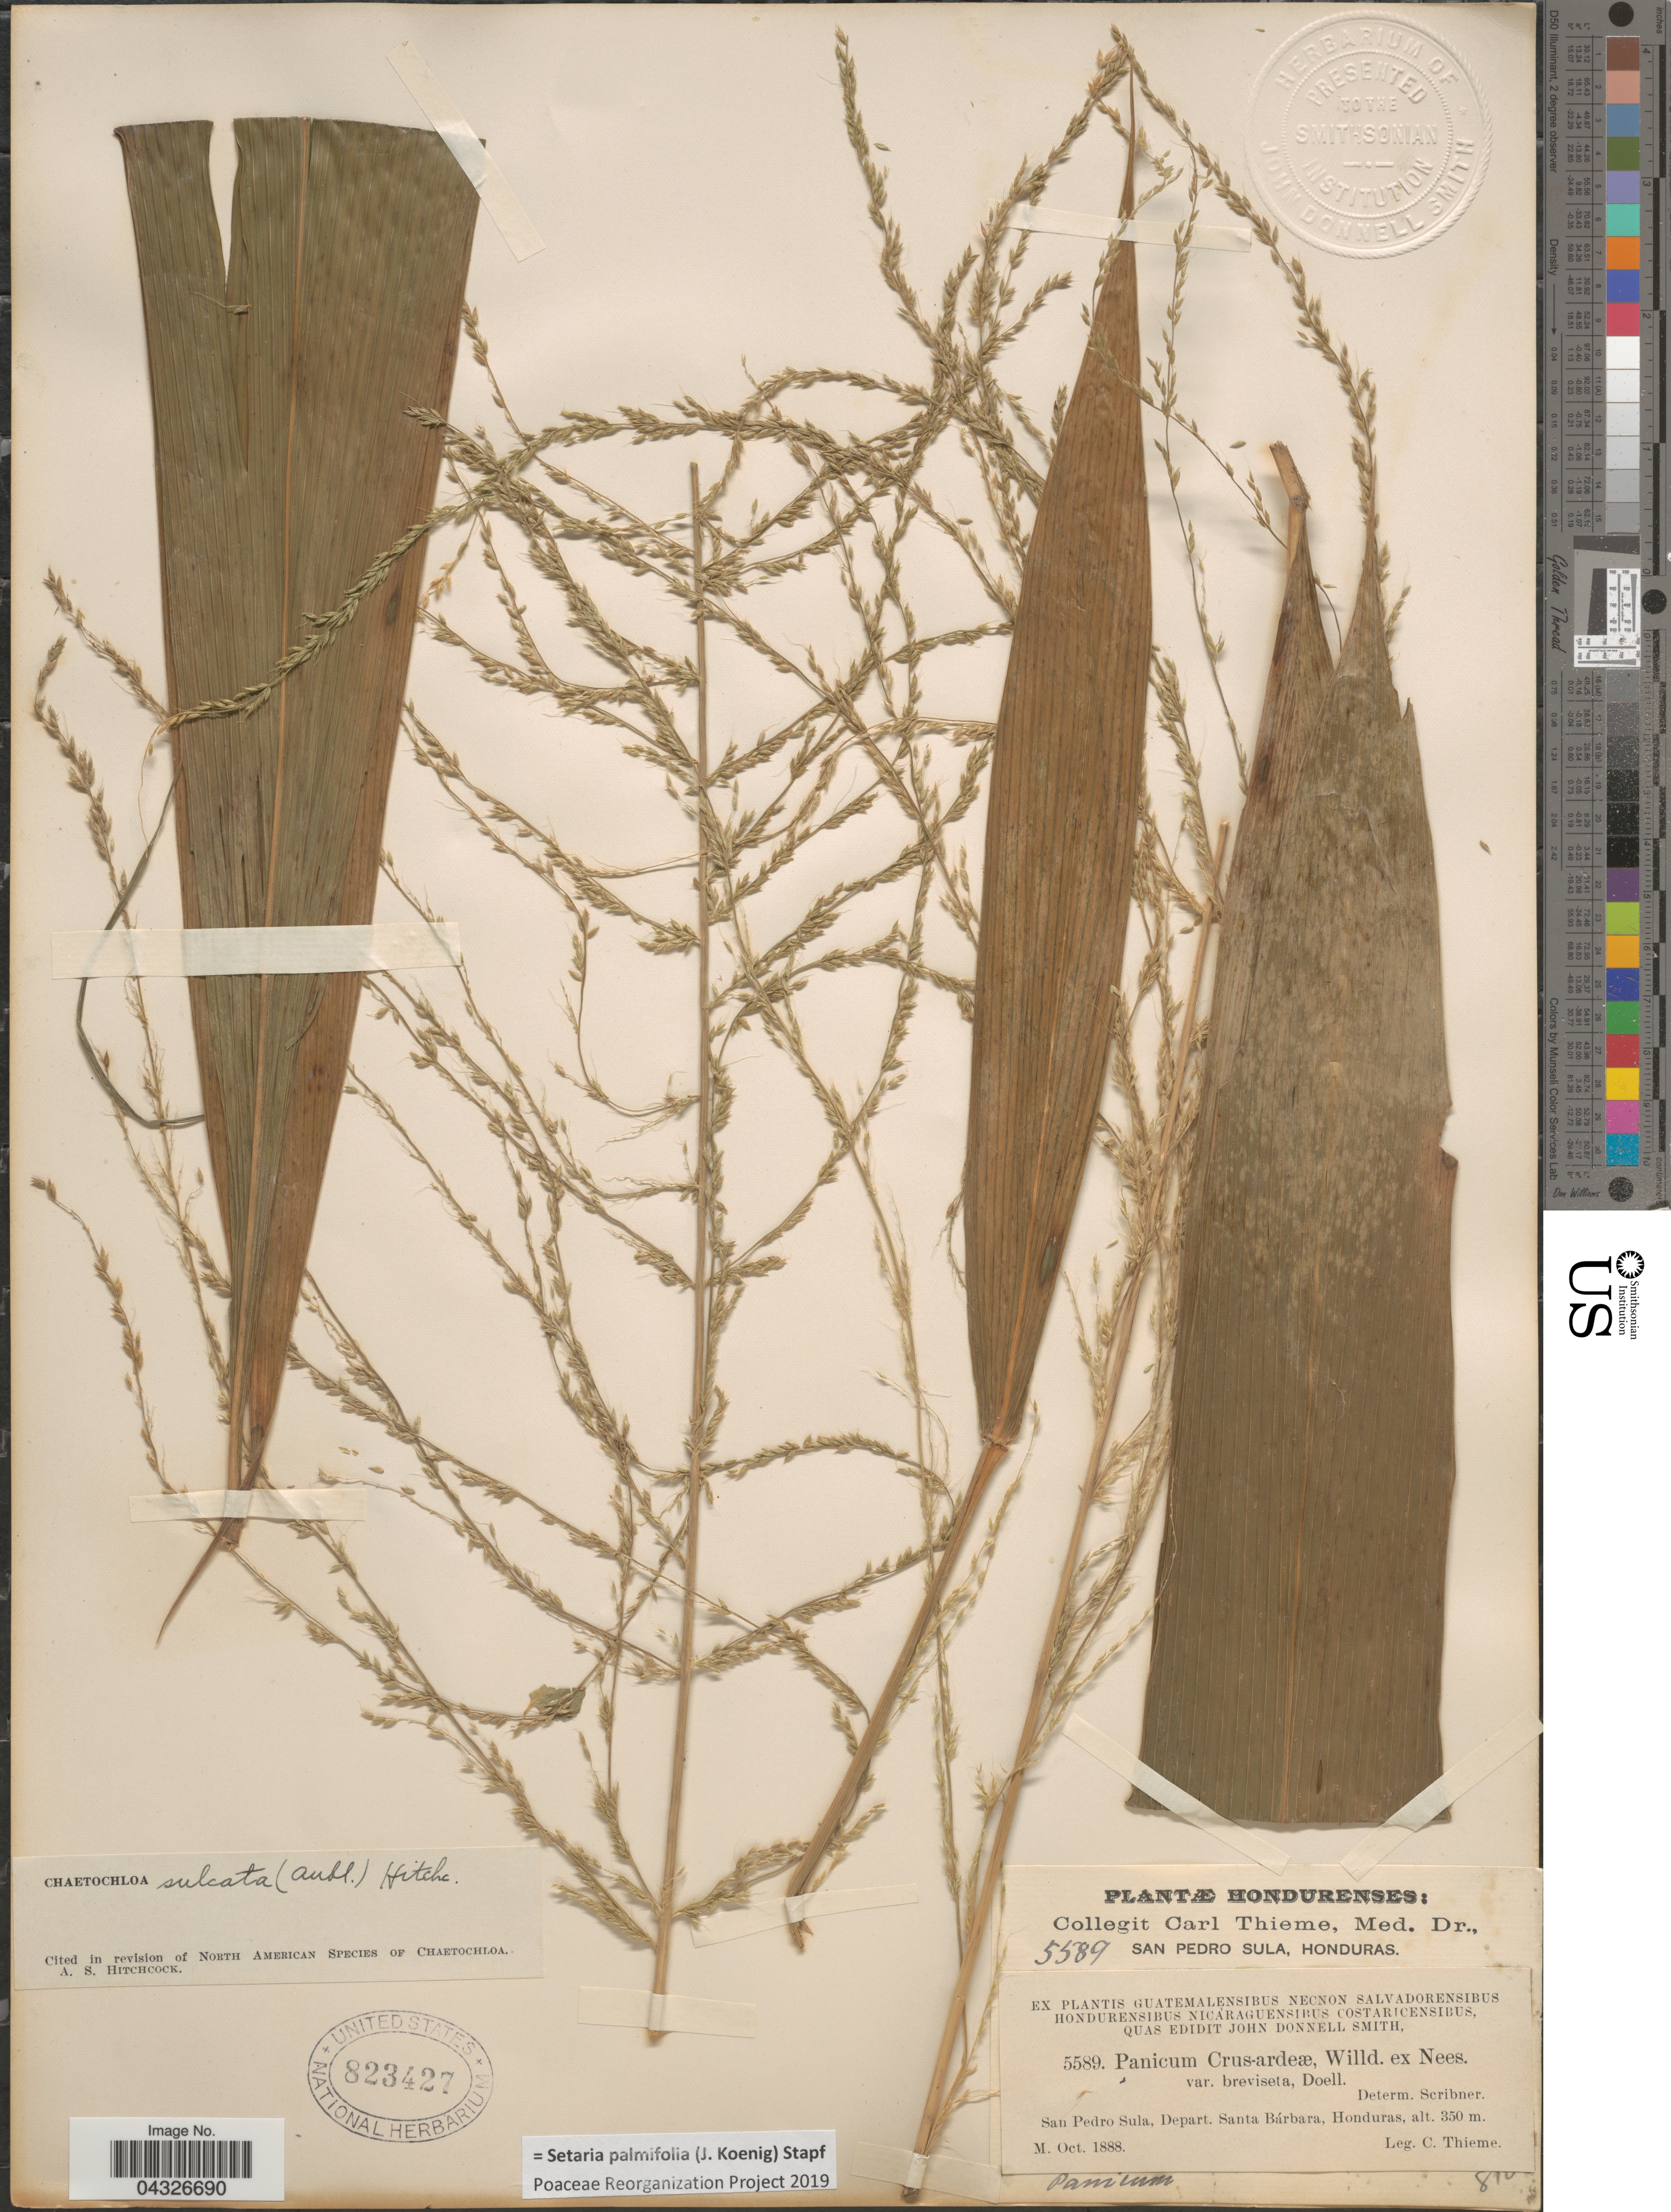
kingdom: Plantae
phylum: Tracheophyta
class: Liliopsida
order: Poales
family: Poaceae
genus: Setaria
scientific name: Setaria palmifolia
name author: (J. Koenig) Stapf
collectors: C. Thieme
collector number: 5589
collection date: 1888-10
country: Honduras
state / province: Santa Barbara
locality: San Pedro Sula, Depart. Santa Bárbara.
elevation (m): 350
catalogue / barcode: US 823427